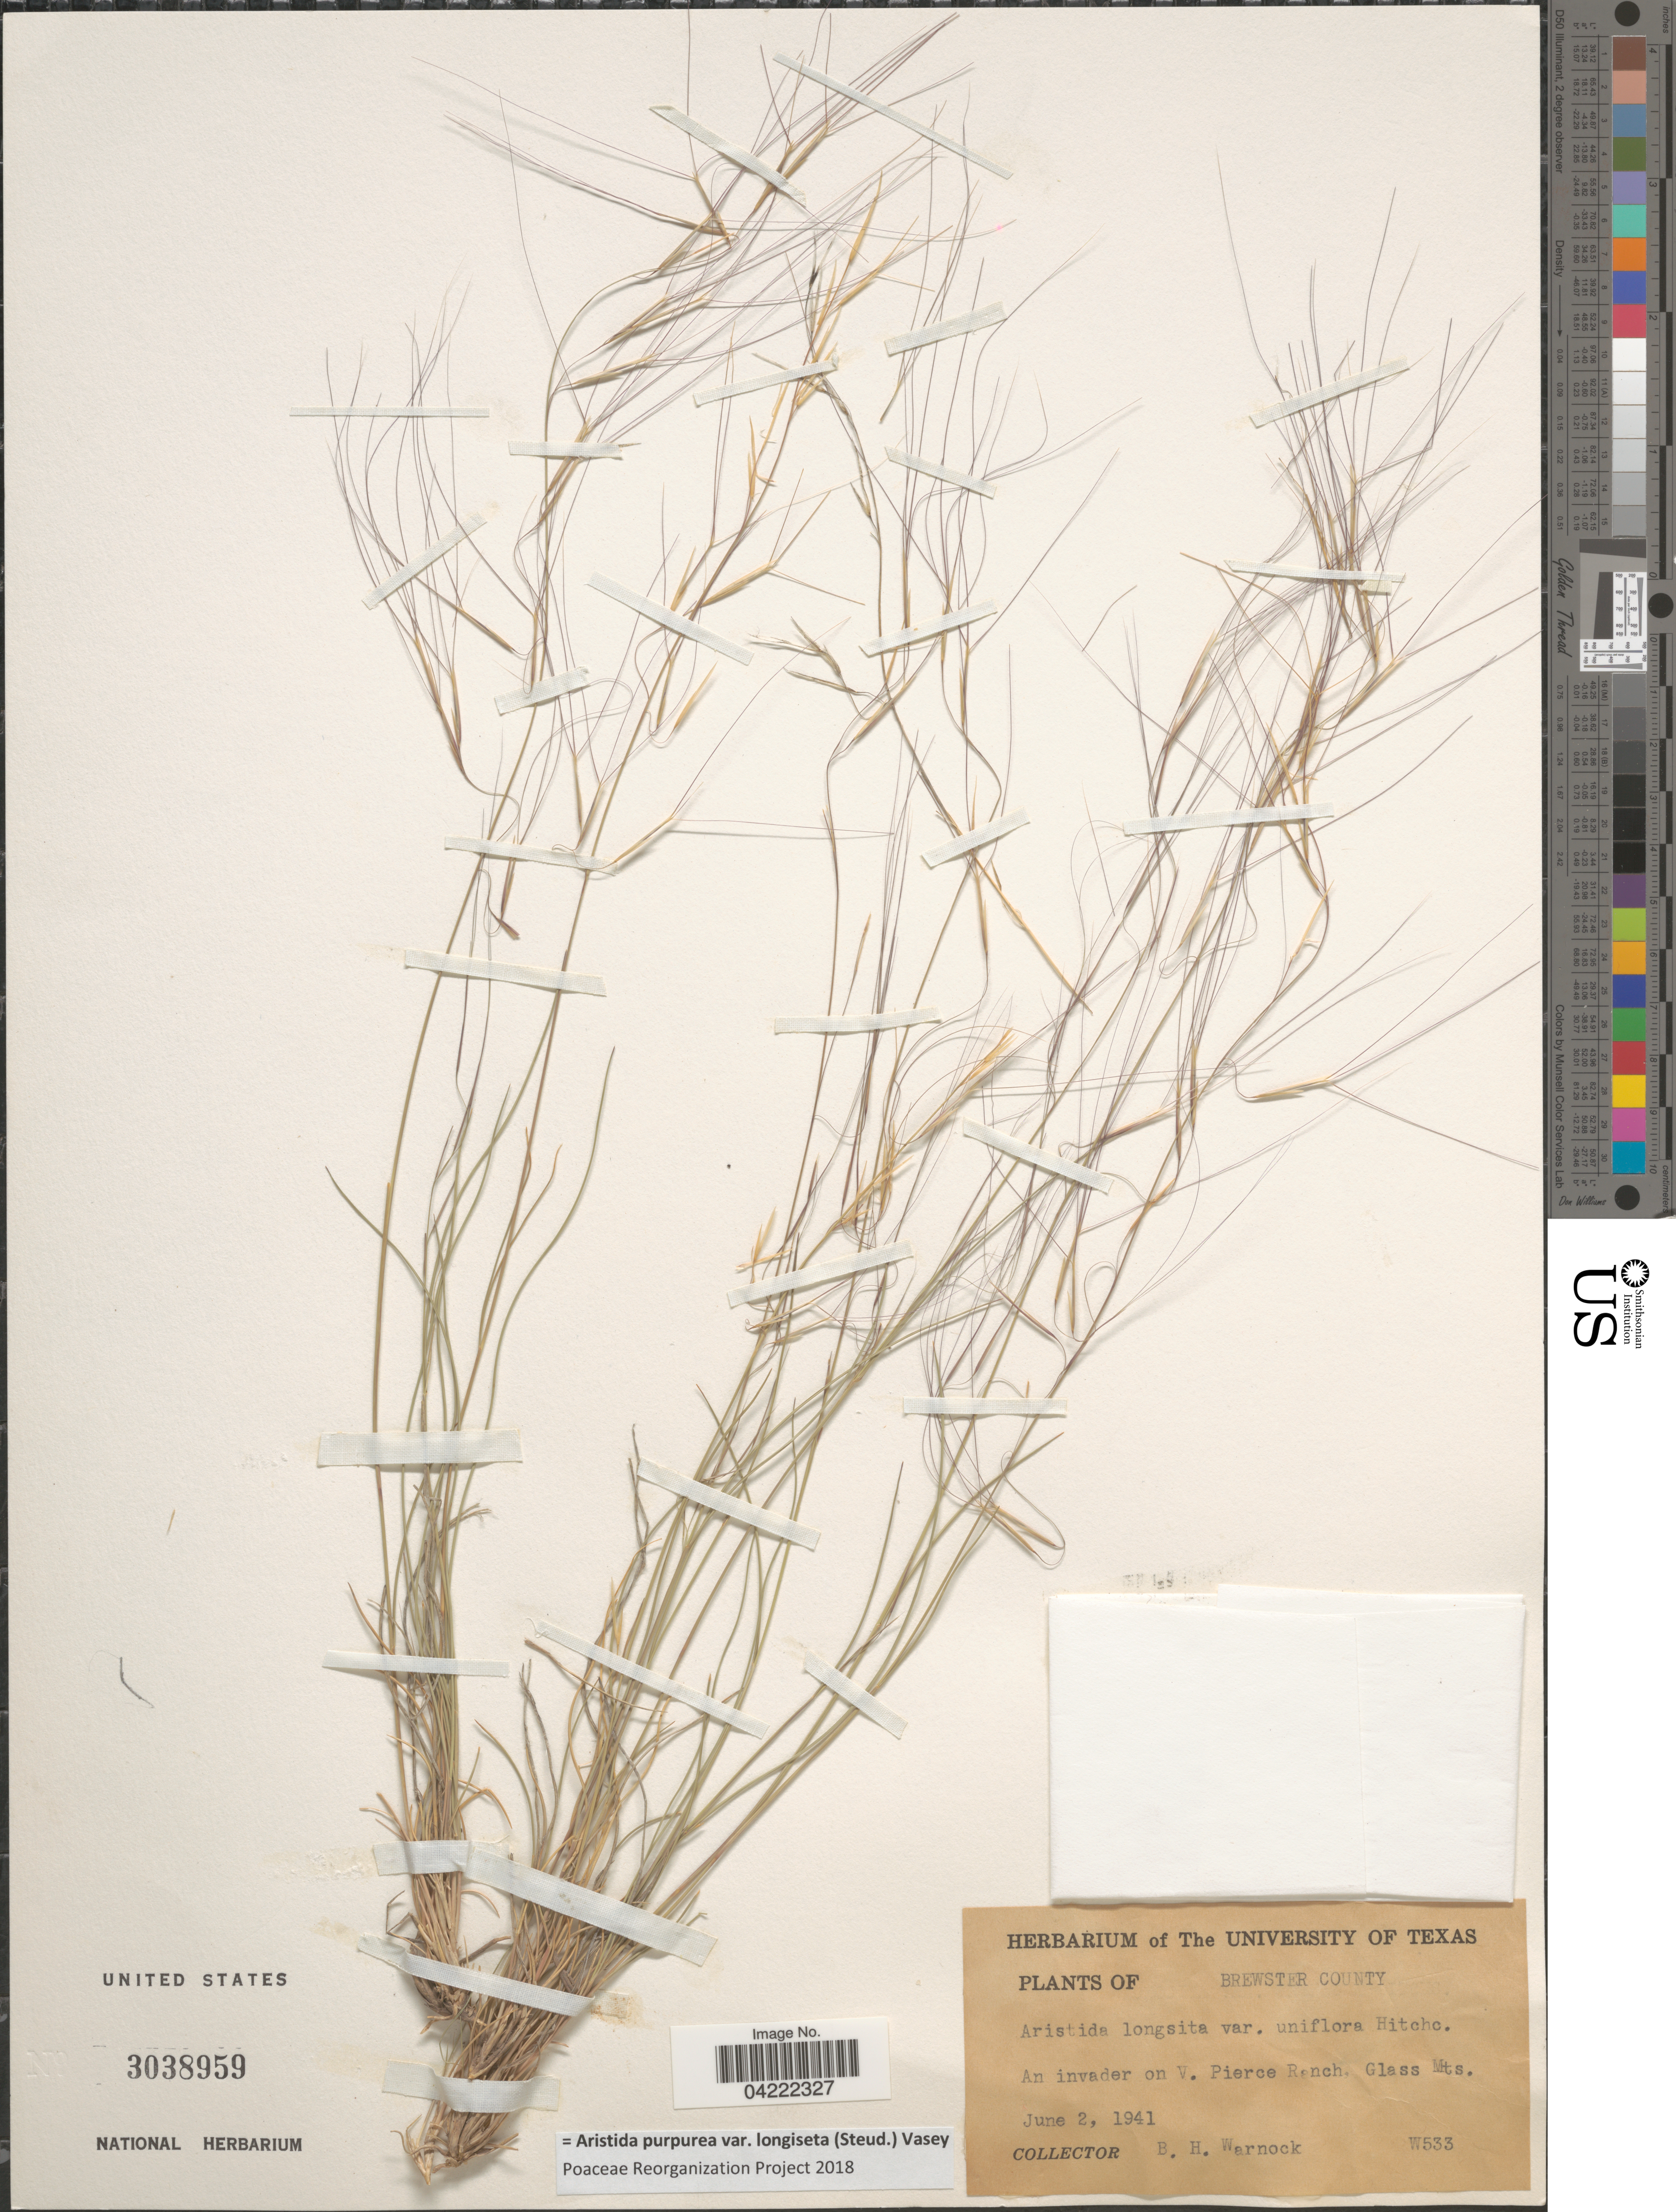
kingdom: Plantae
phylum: Tracheophyta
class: Liliopsida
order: Poales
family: Poaceae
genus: Aristida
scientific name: Aristida purpurea var. longiseta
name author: (Steud.) Vasey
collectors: B. H. Warnock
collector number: W533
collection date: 1941-06-02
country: United States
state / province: Texas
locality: Brewster County. An invader on V. Pierce Ranch, Glass Mts.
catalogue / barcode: US 3038959